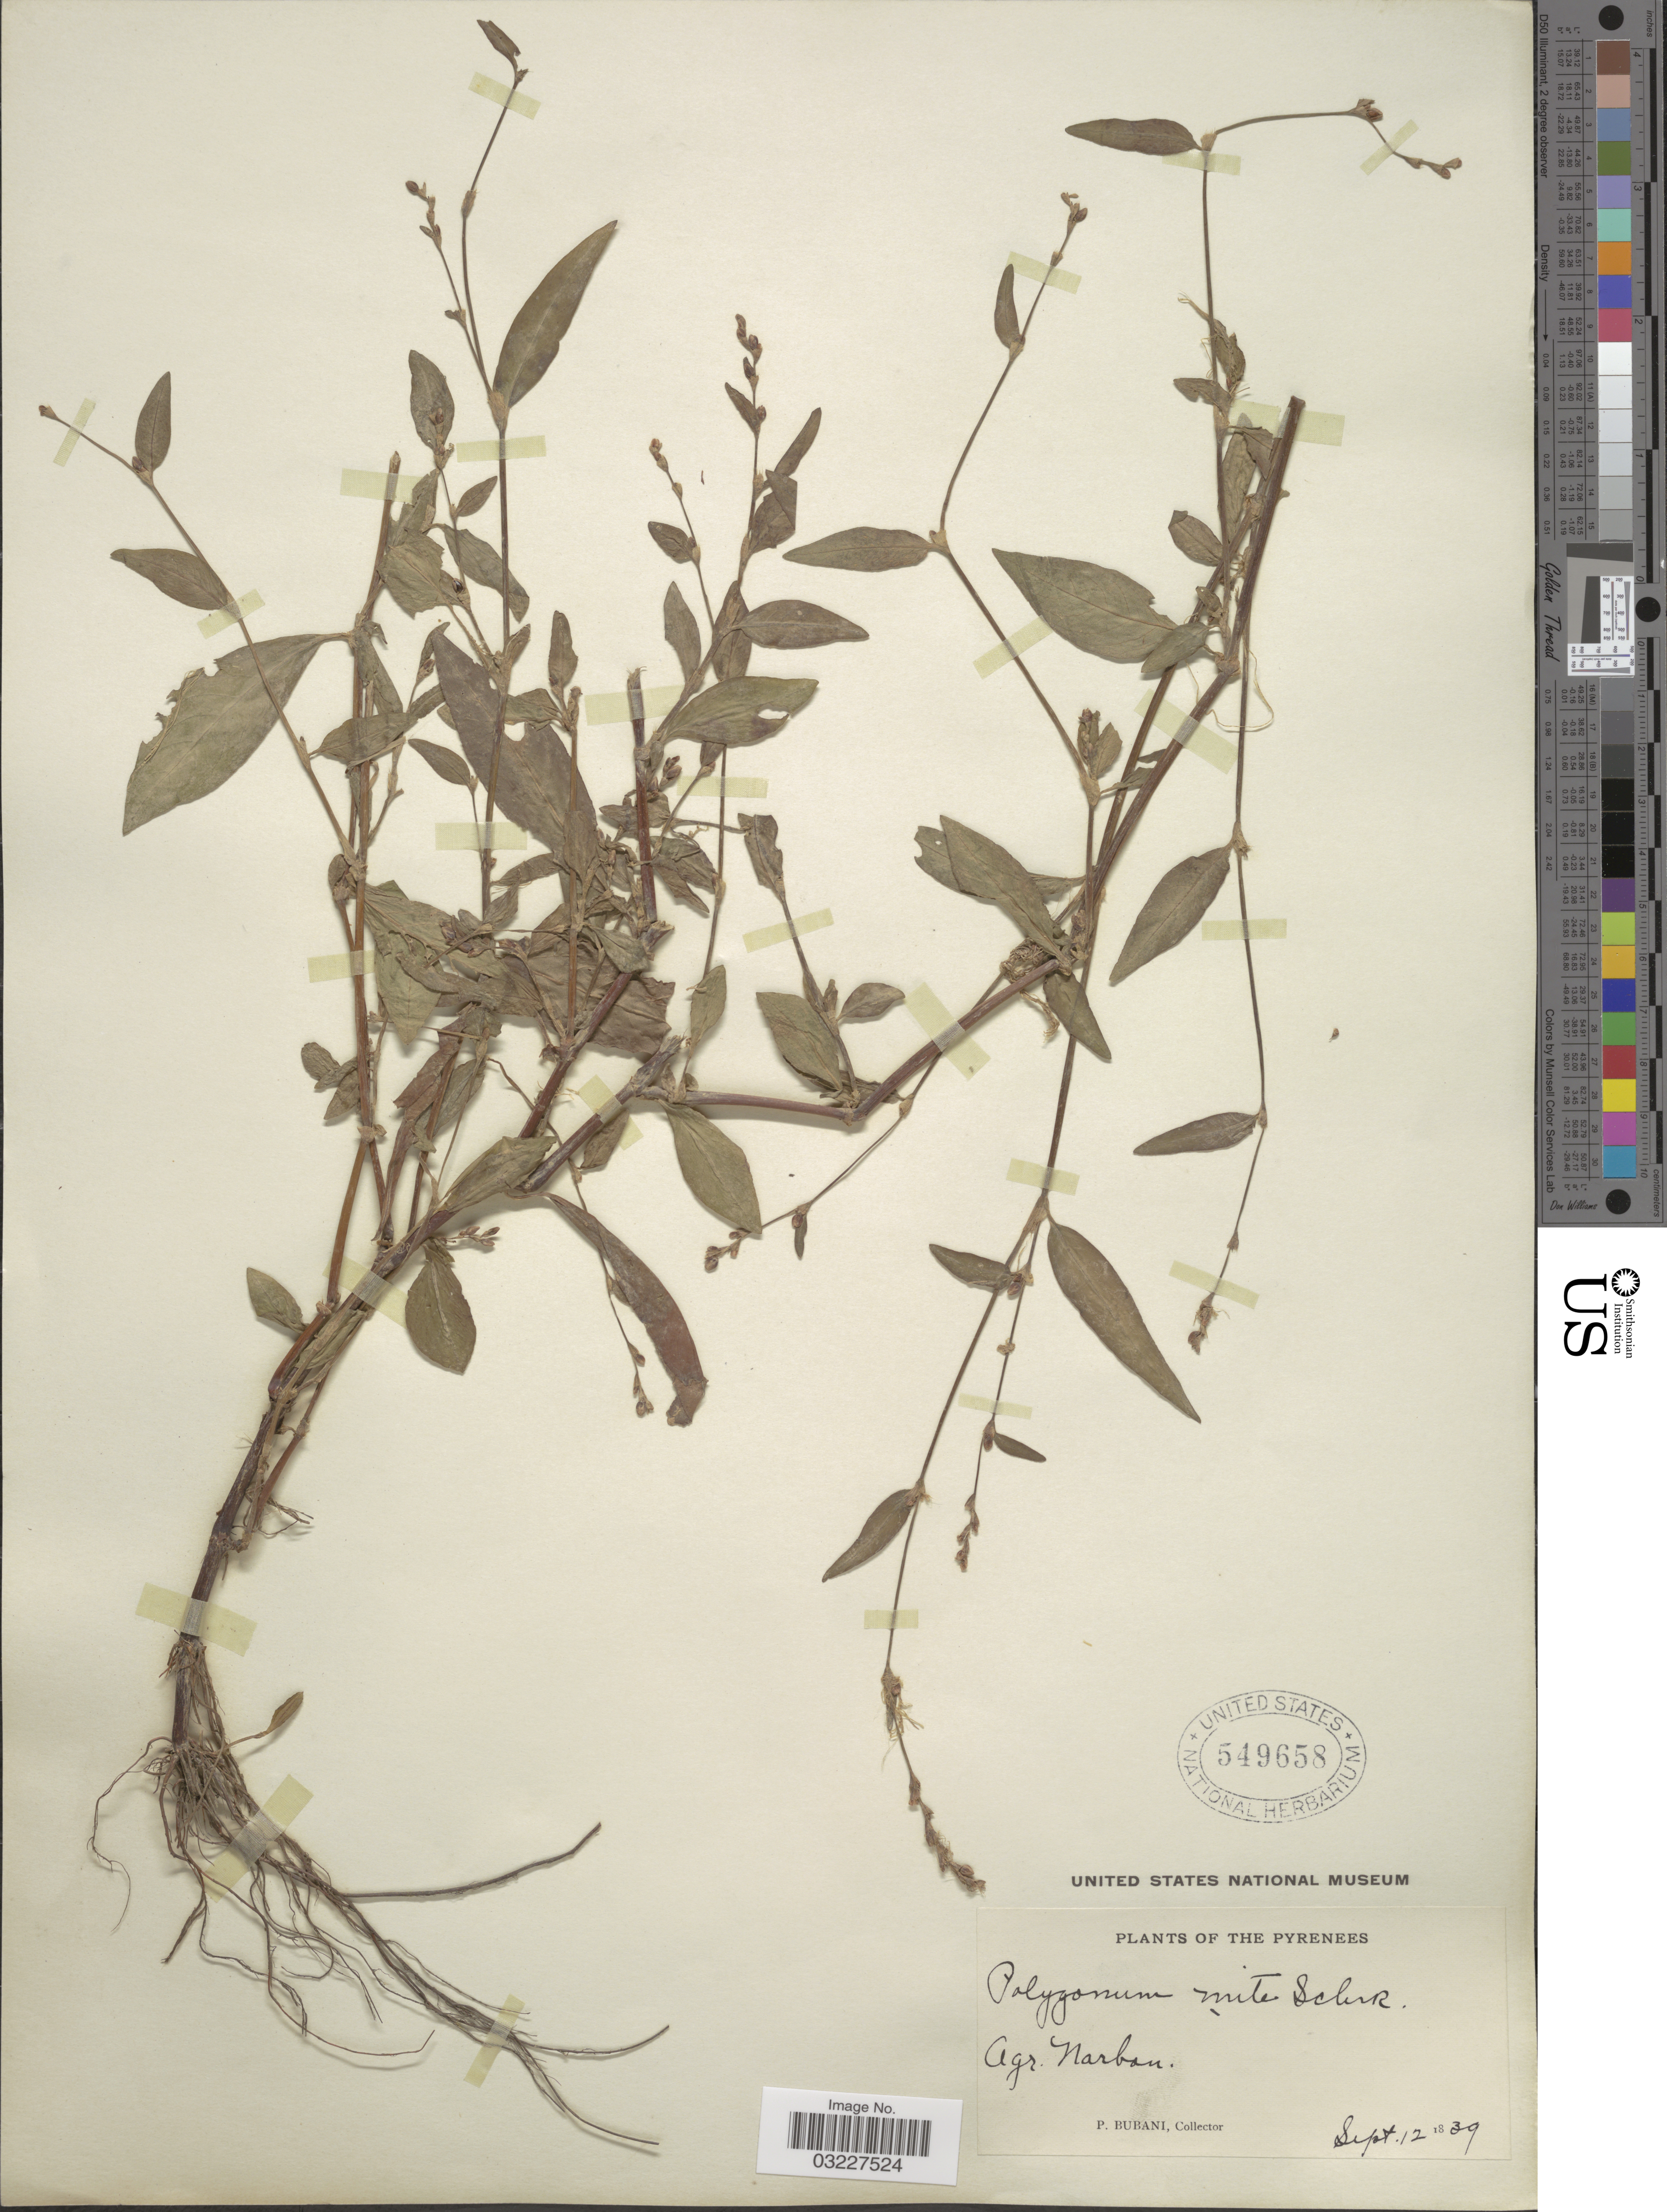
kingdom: Plantae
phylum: Tracheophyta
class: Magnoliopsida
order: Caryophyllales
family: Polygonaceae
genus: Polygonum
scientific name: Polygonum mite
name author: Schrank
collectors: P. Bubani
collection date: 1839-09-12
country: France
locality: The Pyrenees, Agr. Narbon.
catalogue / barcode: US 549658